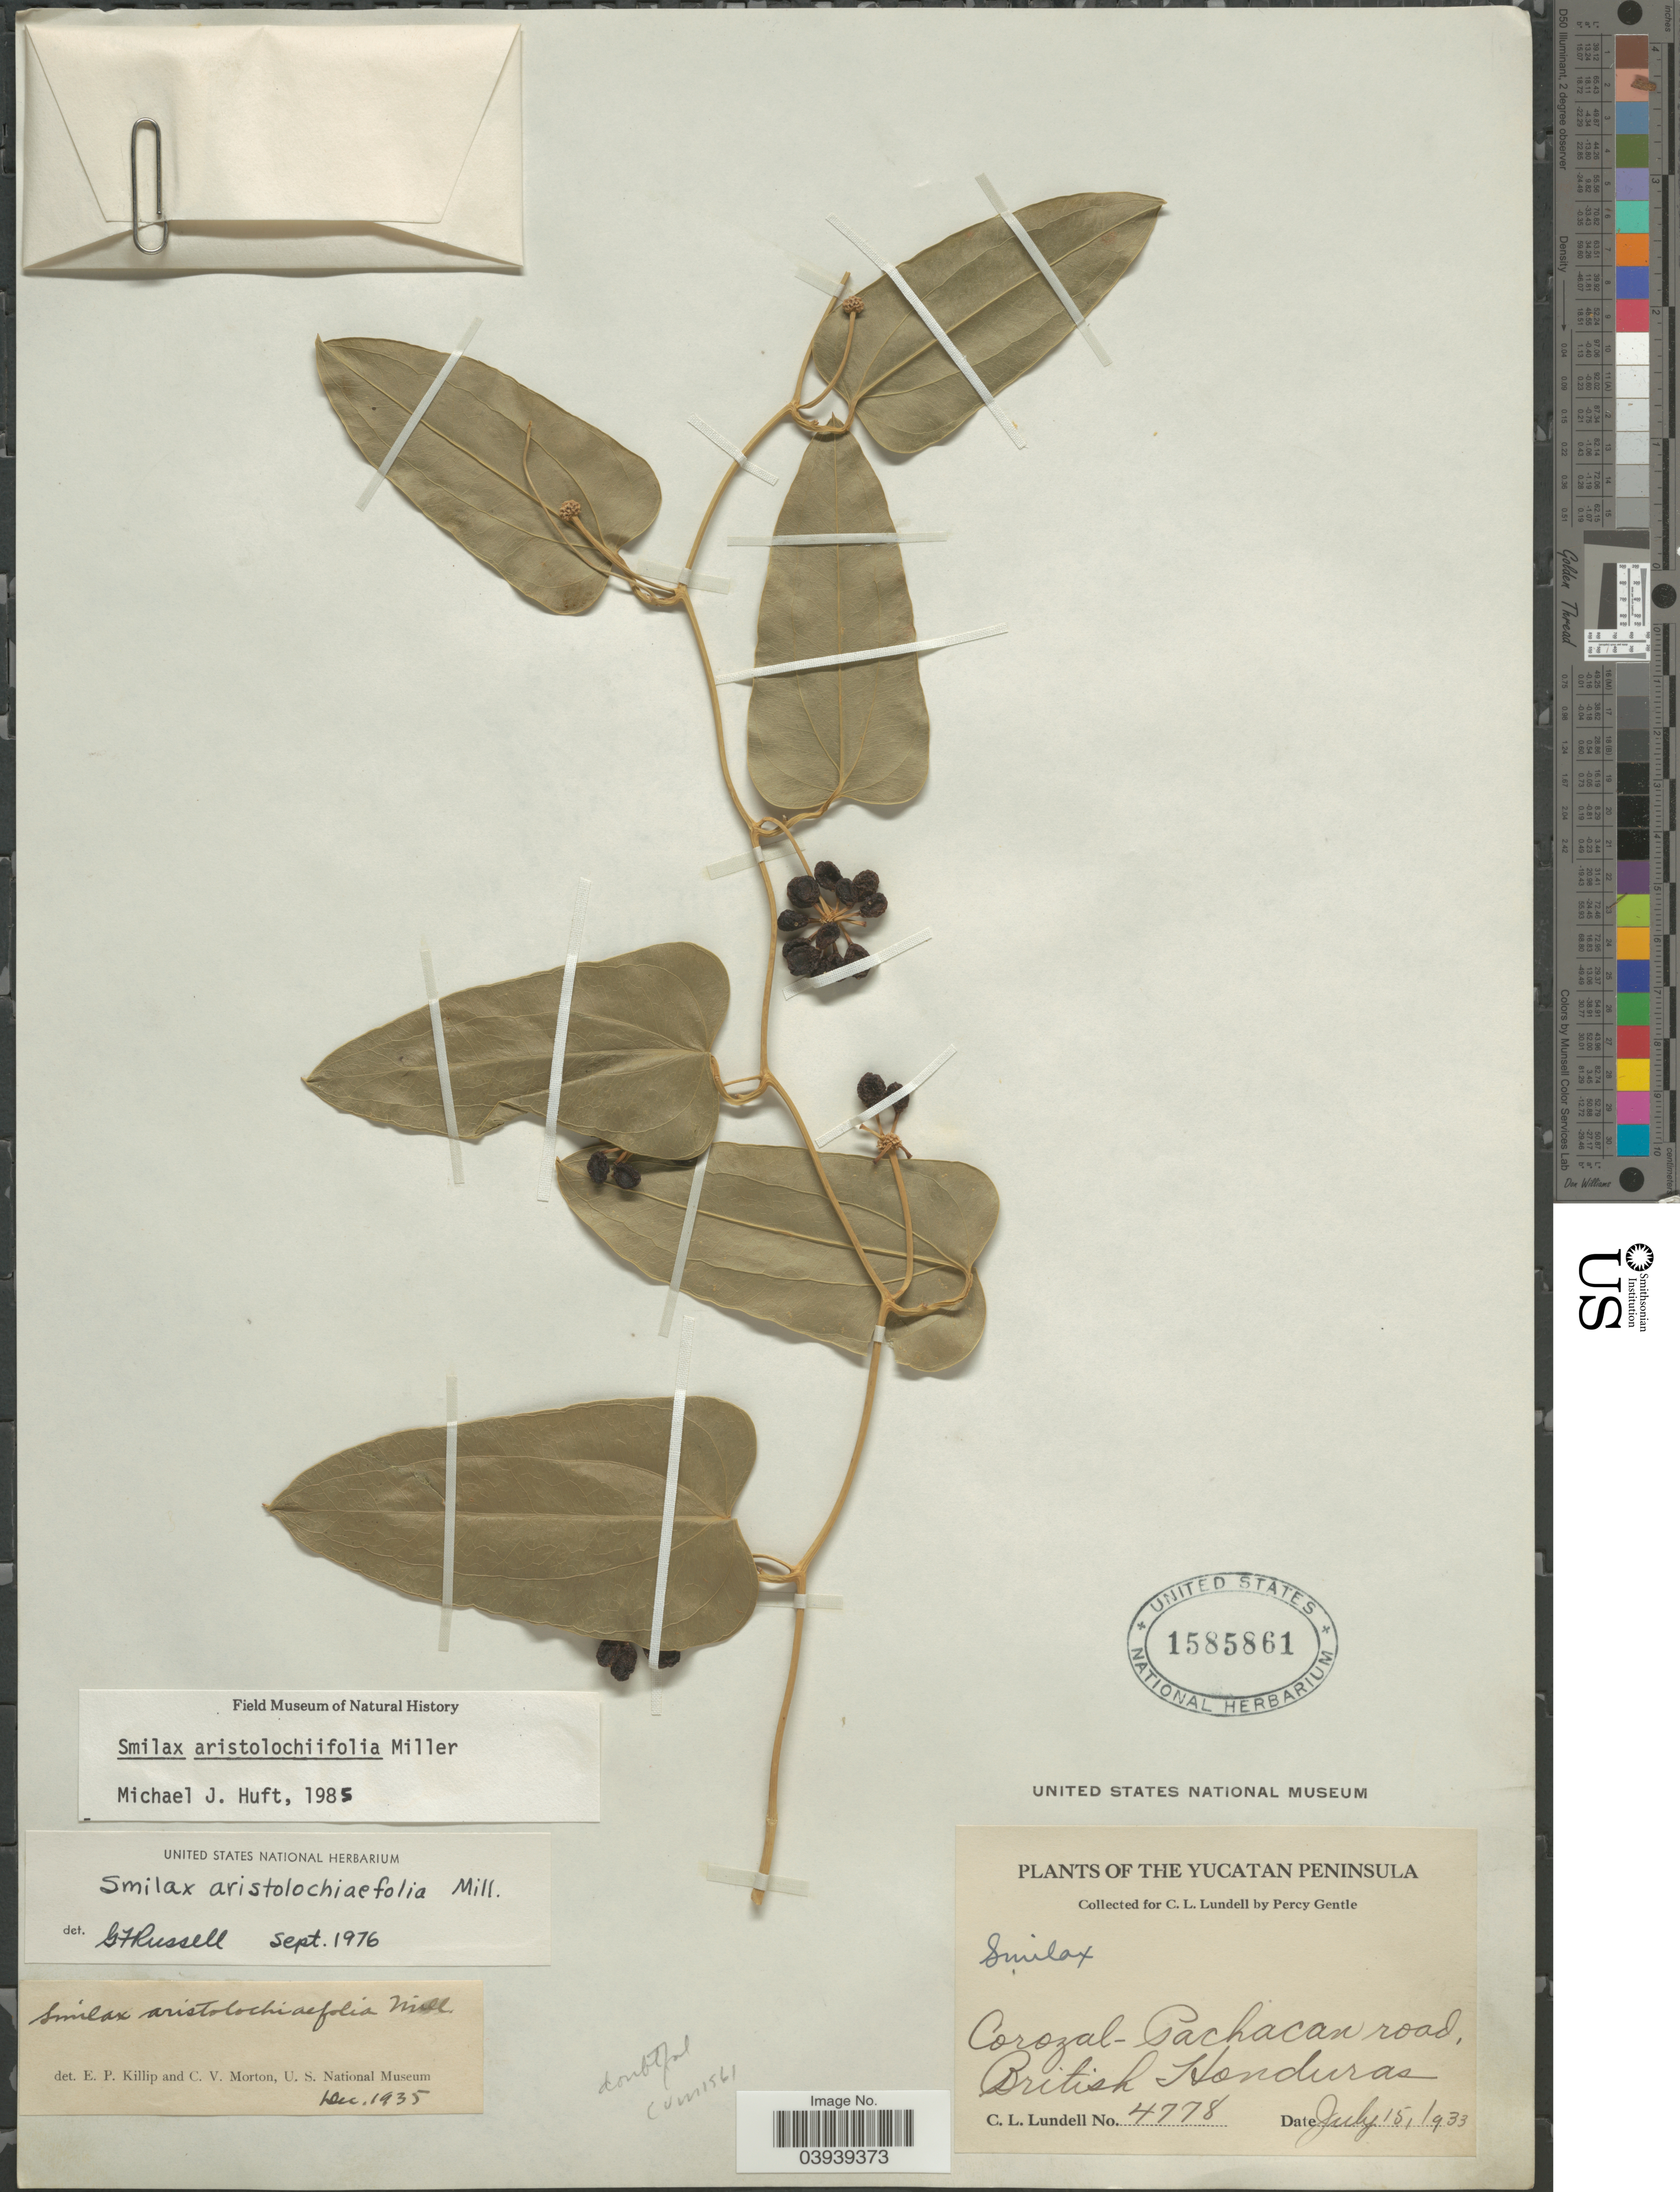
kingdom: Plantae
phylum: Tracheophyta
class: Liliopsida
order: Liliales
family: Smilacaceae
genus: Smilax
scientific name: Smilax aristolochiifolia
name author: Mill.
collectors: P. H. Gentle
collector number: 4778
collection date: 1933-07-15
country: Belize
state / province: Corozal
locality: Yucatan Peninsula. Corozal-Pachacan road. British Honduras.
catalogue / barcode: US 1585861